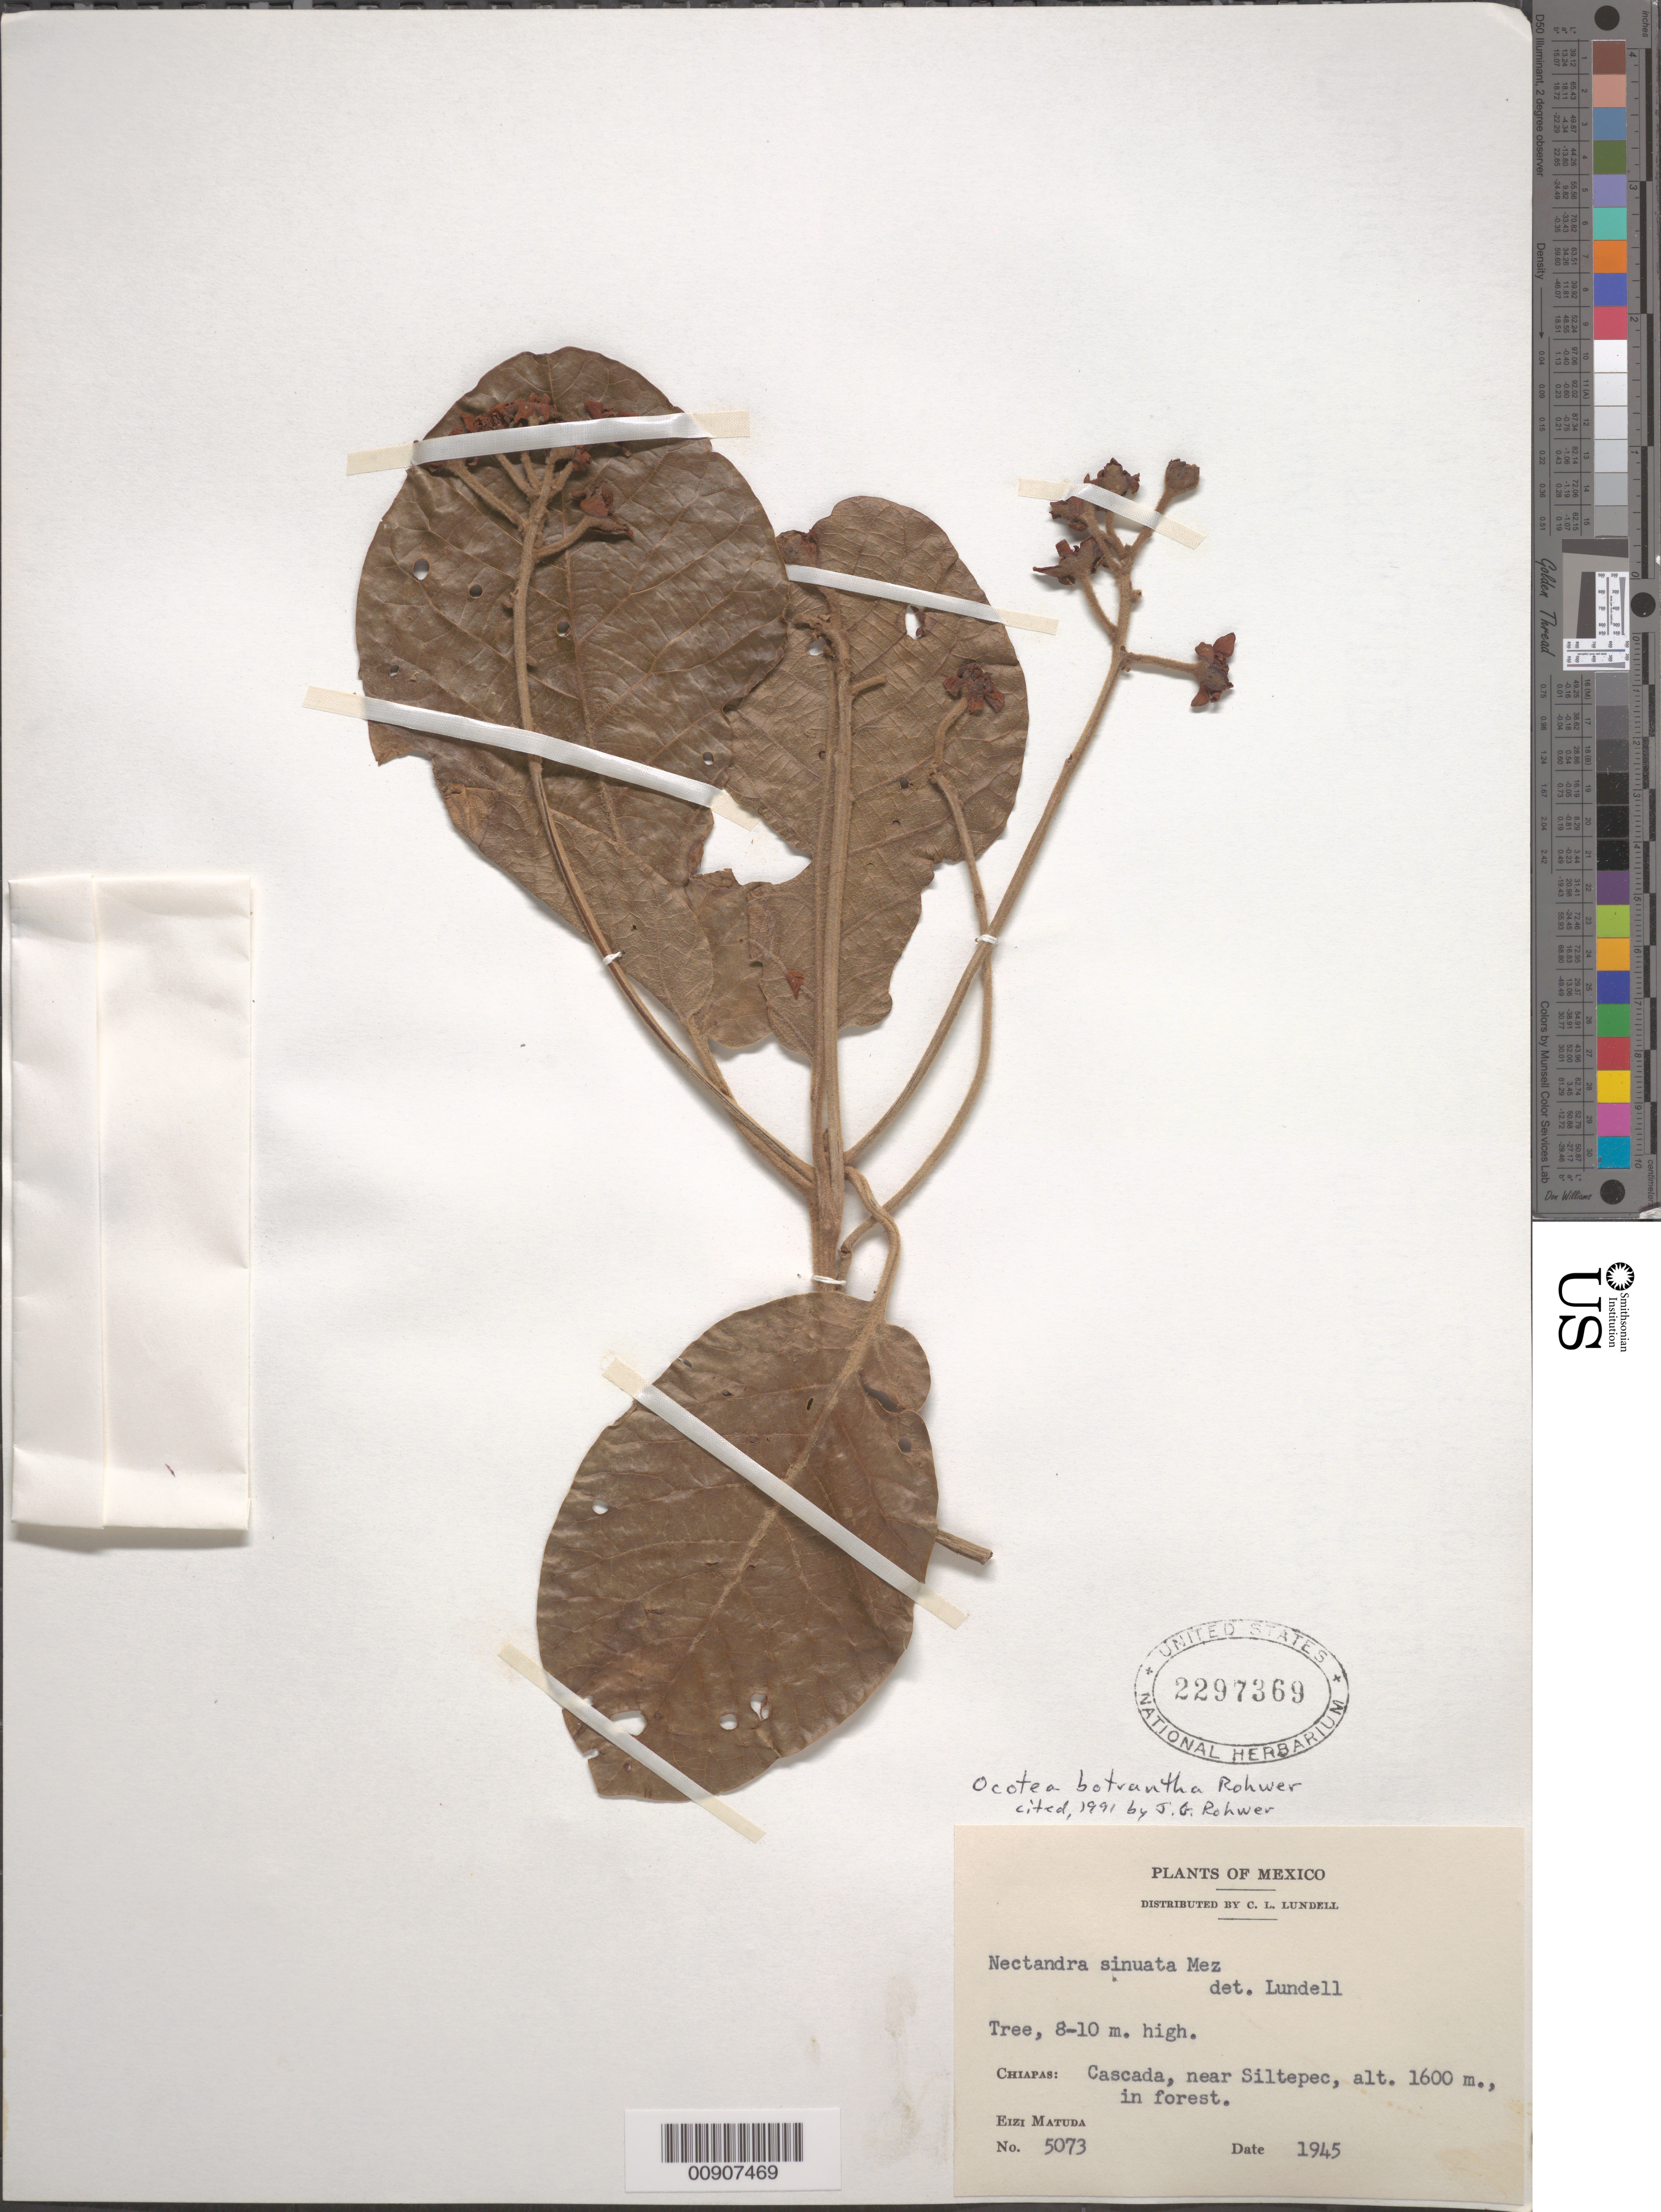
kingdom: Plantae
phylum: Tracheophyta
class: Magnoliopsida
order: Laurales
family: Lauraceae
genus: Ocotea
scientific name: Ocotea botrantha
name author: Rohwer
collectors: E. Matuda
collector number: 5073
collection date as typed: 1945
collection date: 1945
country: Mexico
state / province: Chiapas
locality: Chiapas: Cascada, near Siltepec.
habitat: In forest.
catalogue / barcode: US 2297369